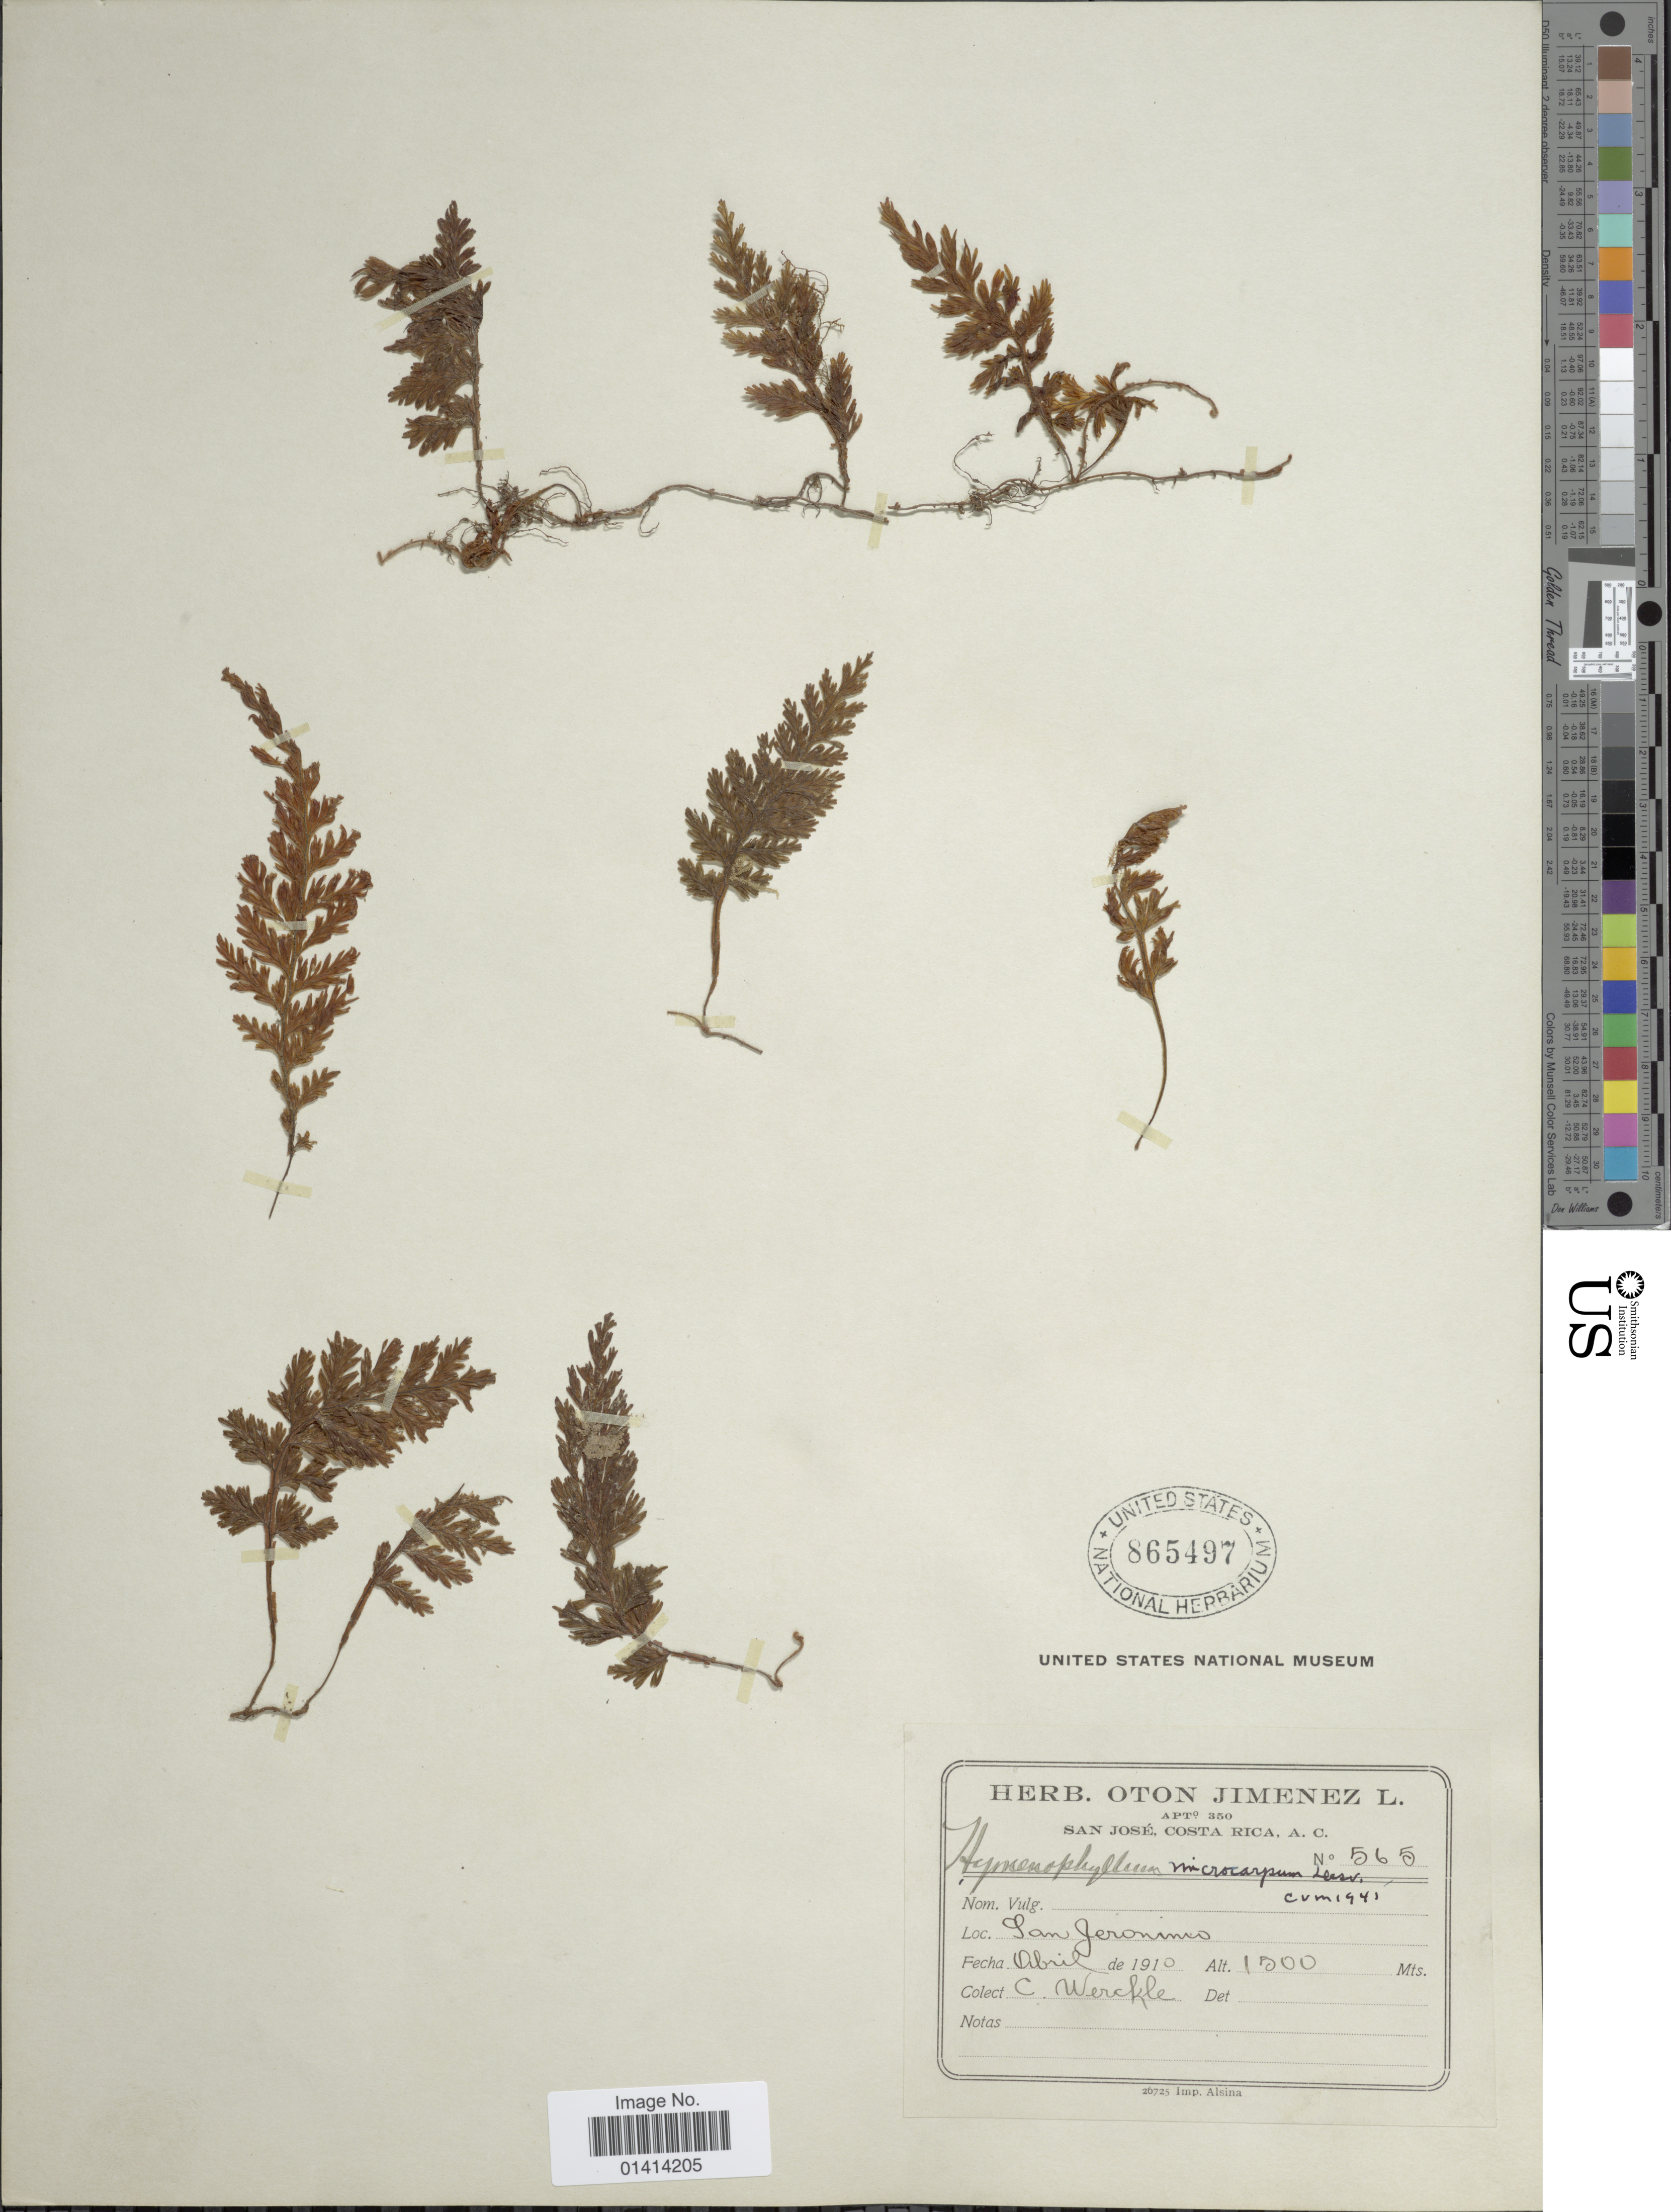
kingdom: Plantae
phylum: Tracheophyta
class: Polypodiopsida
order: Hymenophyllales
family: Hymenophyllaceae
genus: Hymenophyllum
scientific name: Hymenophyllum microcarpum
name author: (Desv.) Lellinger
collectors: C. Wercklé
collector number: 565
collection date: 1910-04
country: Costa Rica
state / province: San José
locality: San Jeronimo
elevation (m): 1500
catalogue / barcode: US 865497